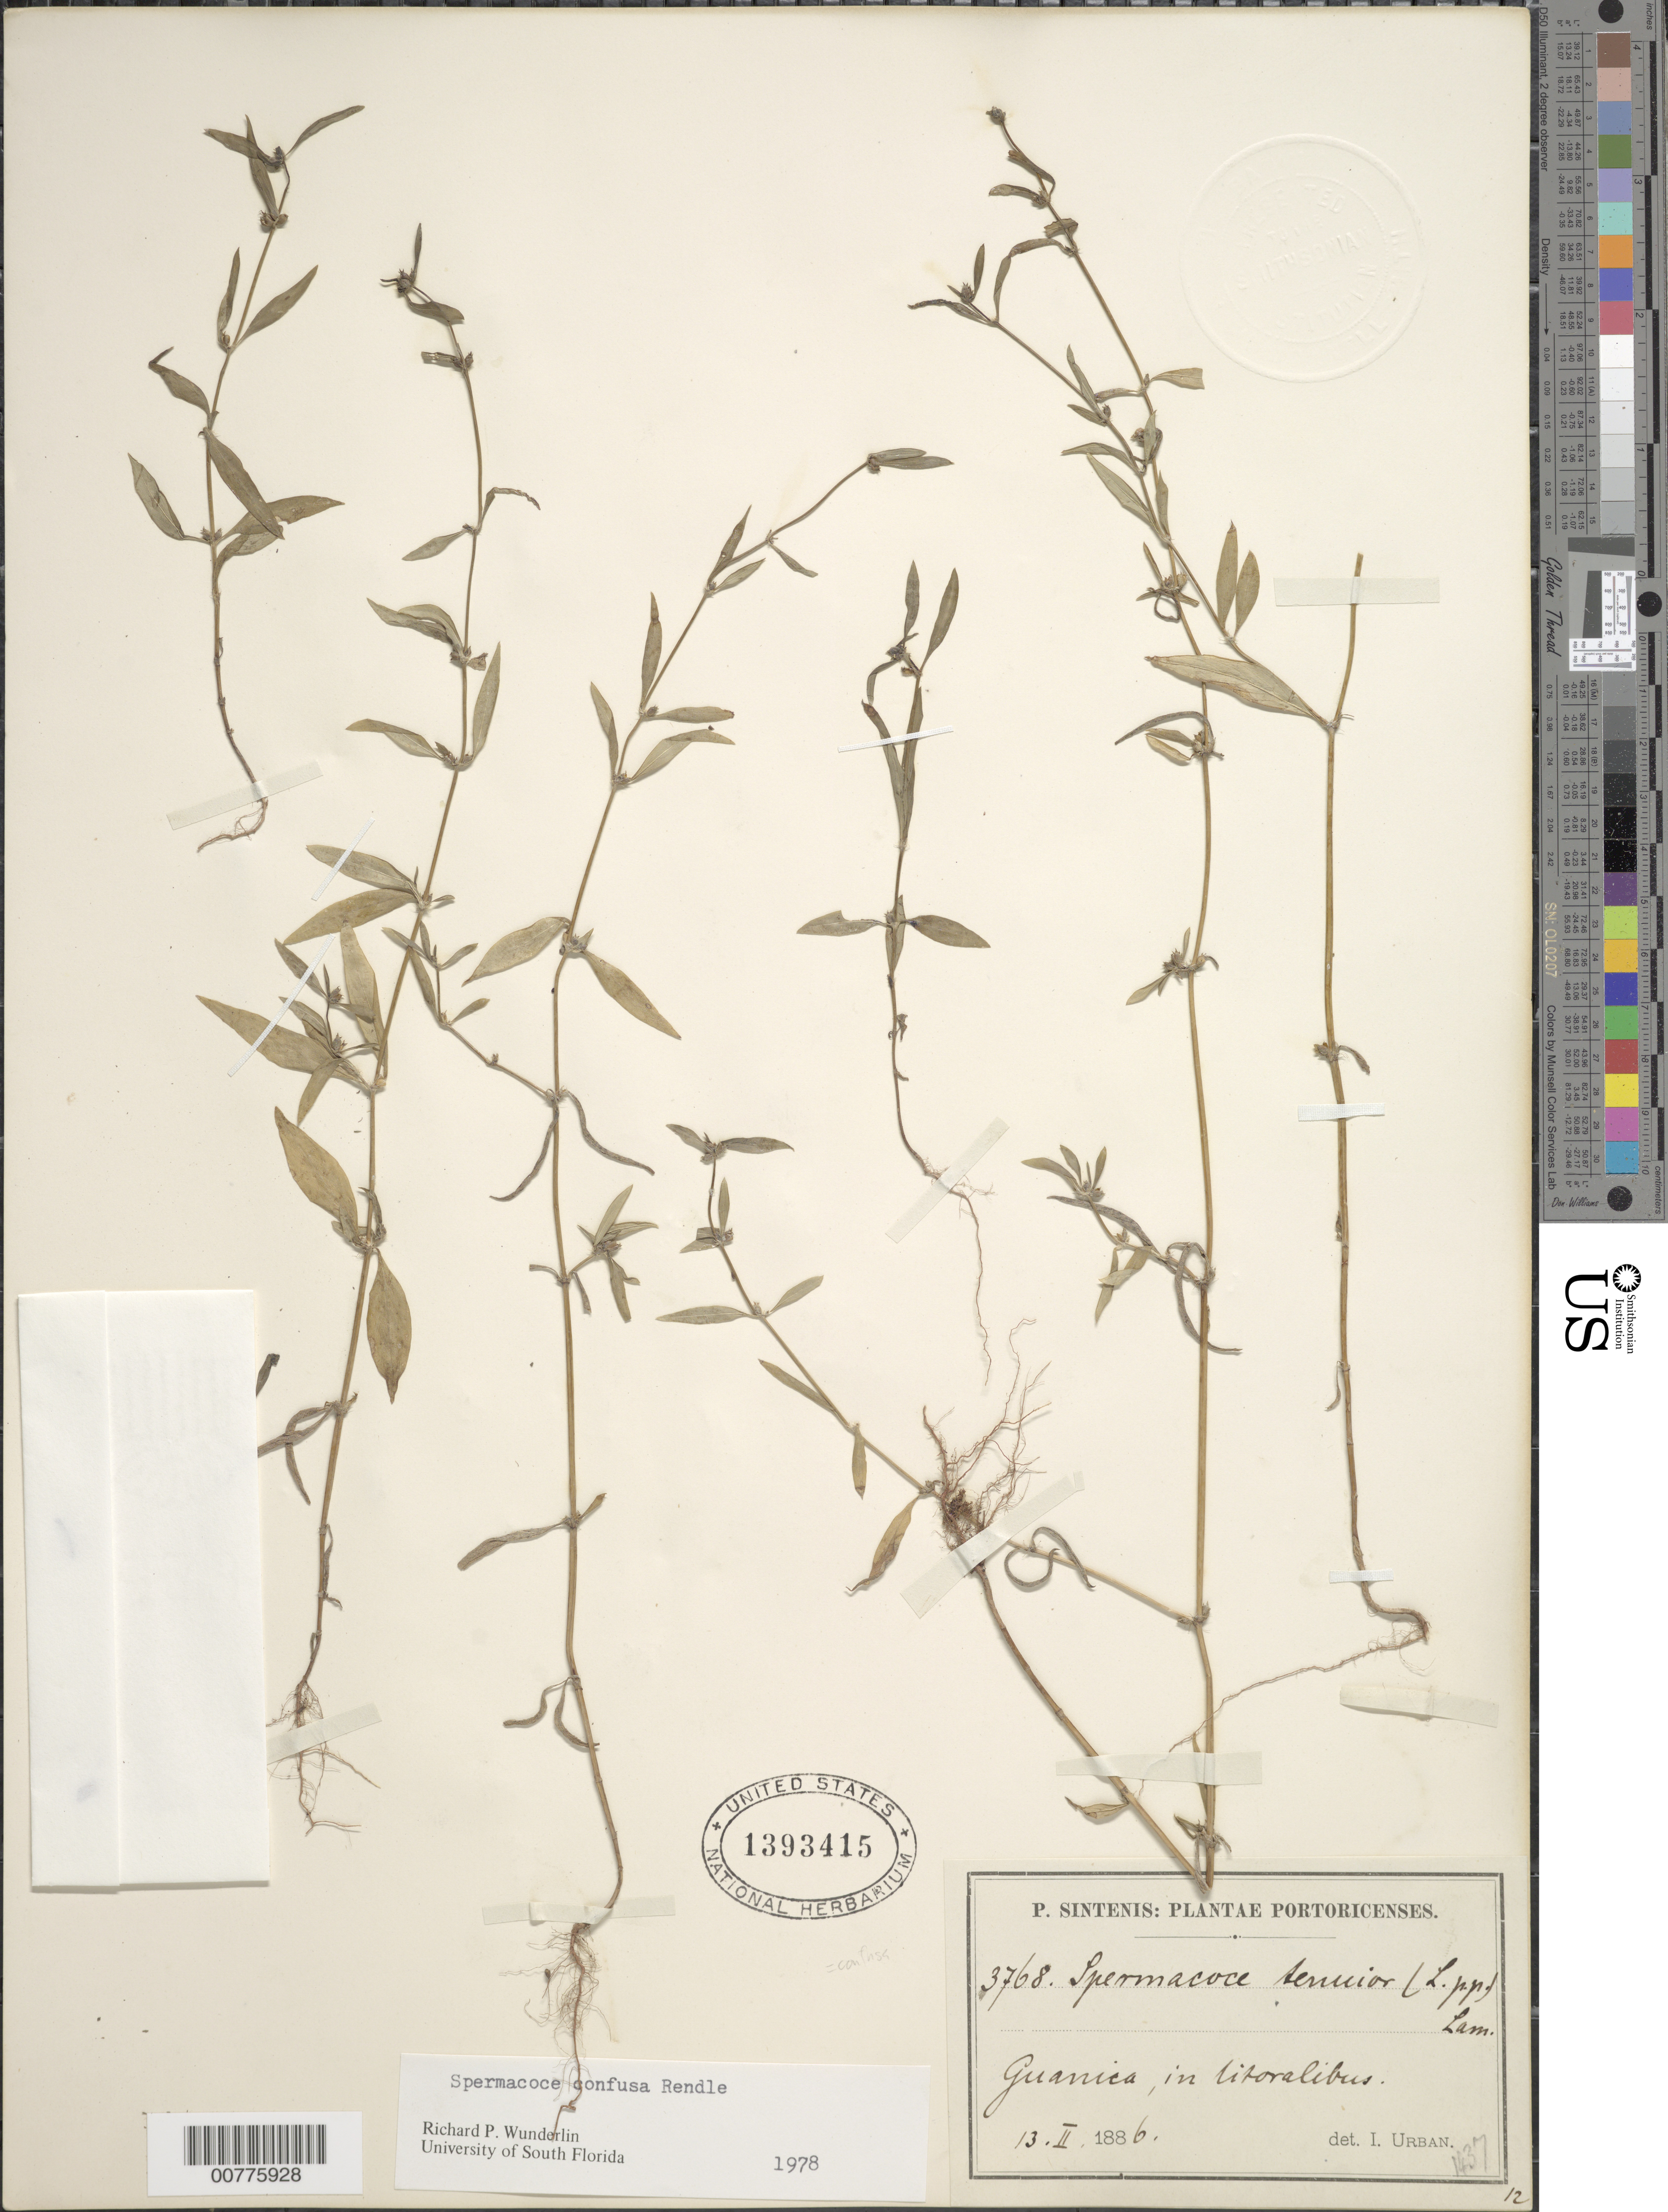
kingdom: Plantae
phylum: Tracheophyta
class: Magnoliopsida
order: Gentianales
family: Rubiaceae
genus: Spermacoce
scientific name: Spermacoce tenuior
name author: L.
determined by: Wunderlin, Richard P.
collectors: P. Sintenis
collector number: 3768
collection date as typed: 13 Feb 1886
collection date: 1886-02-13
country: Puerto Rico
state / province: Guánica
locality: Guanica, in litoralibus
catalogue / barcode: US 1393415